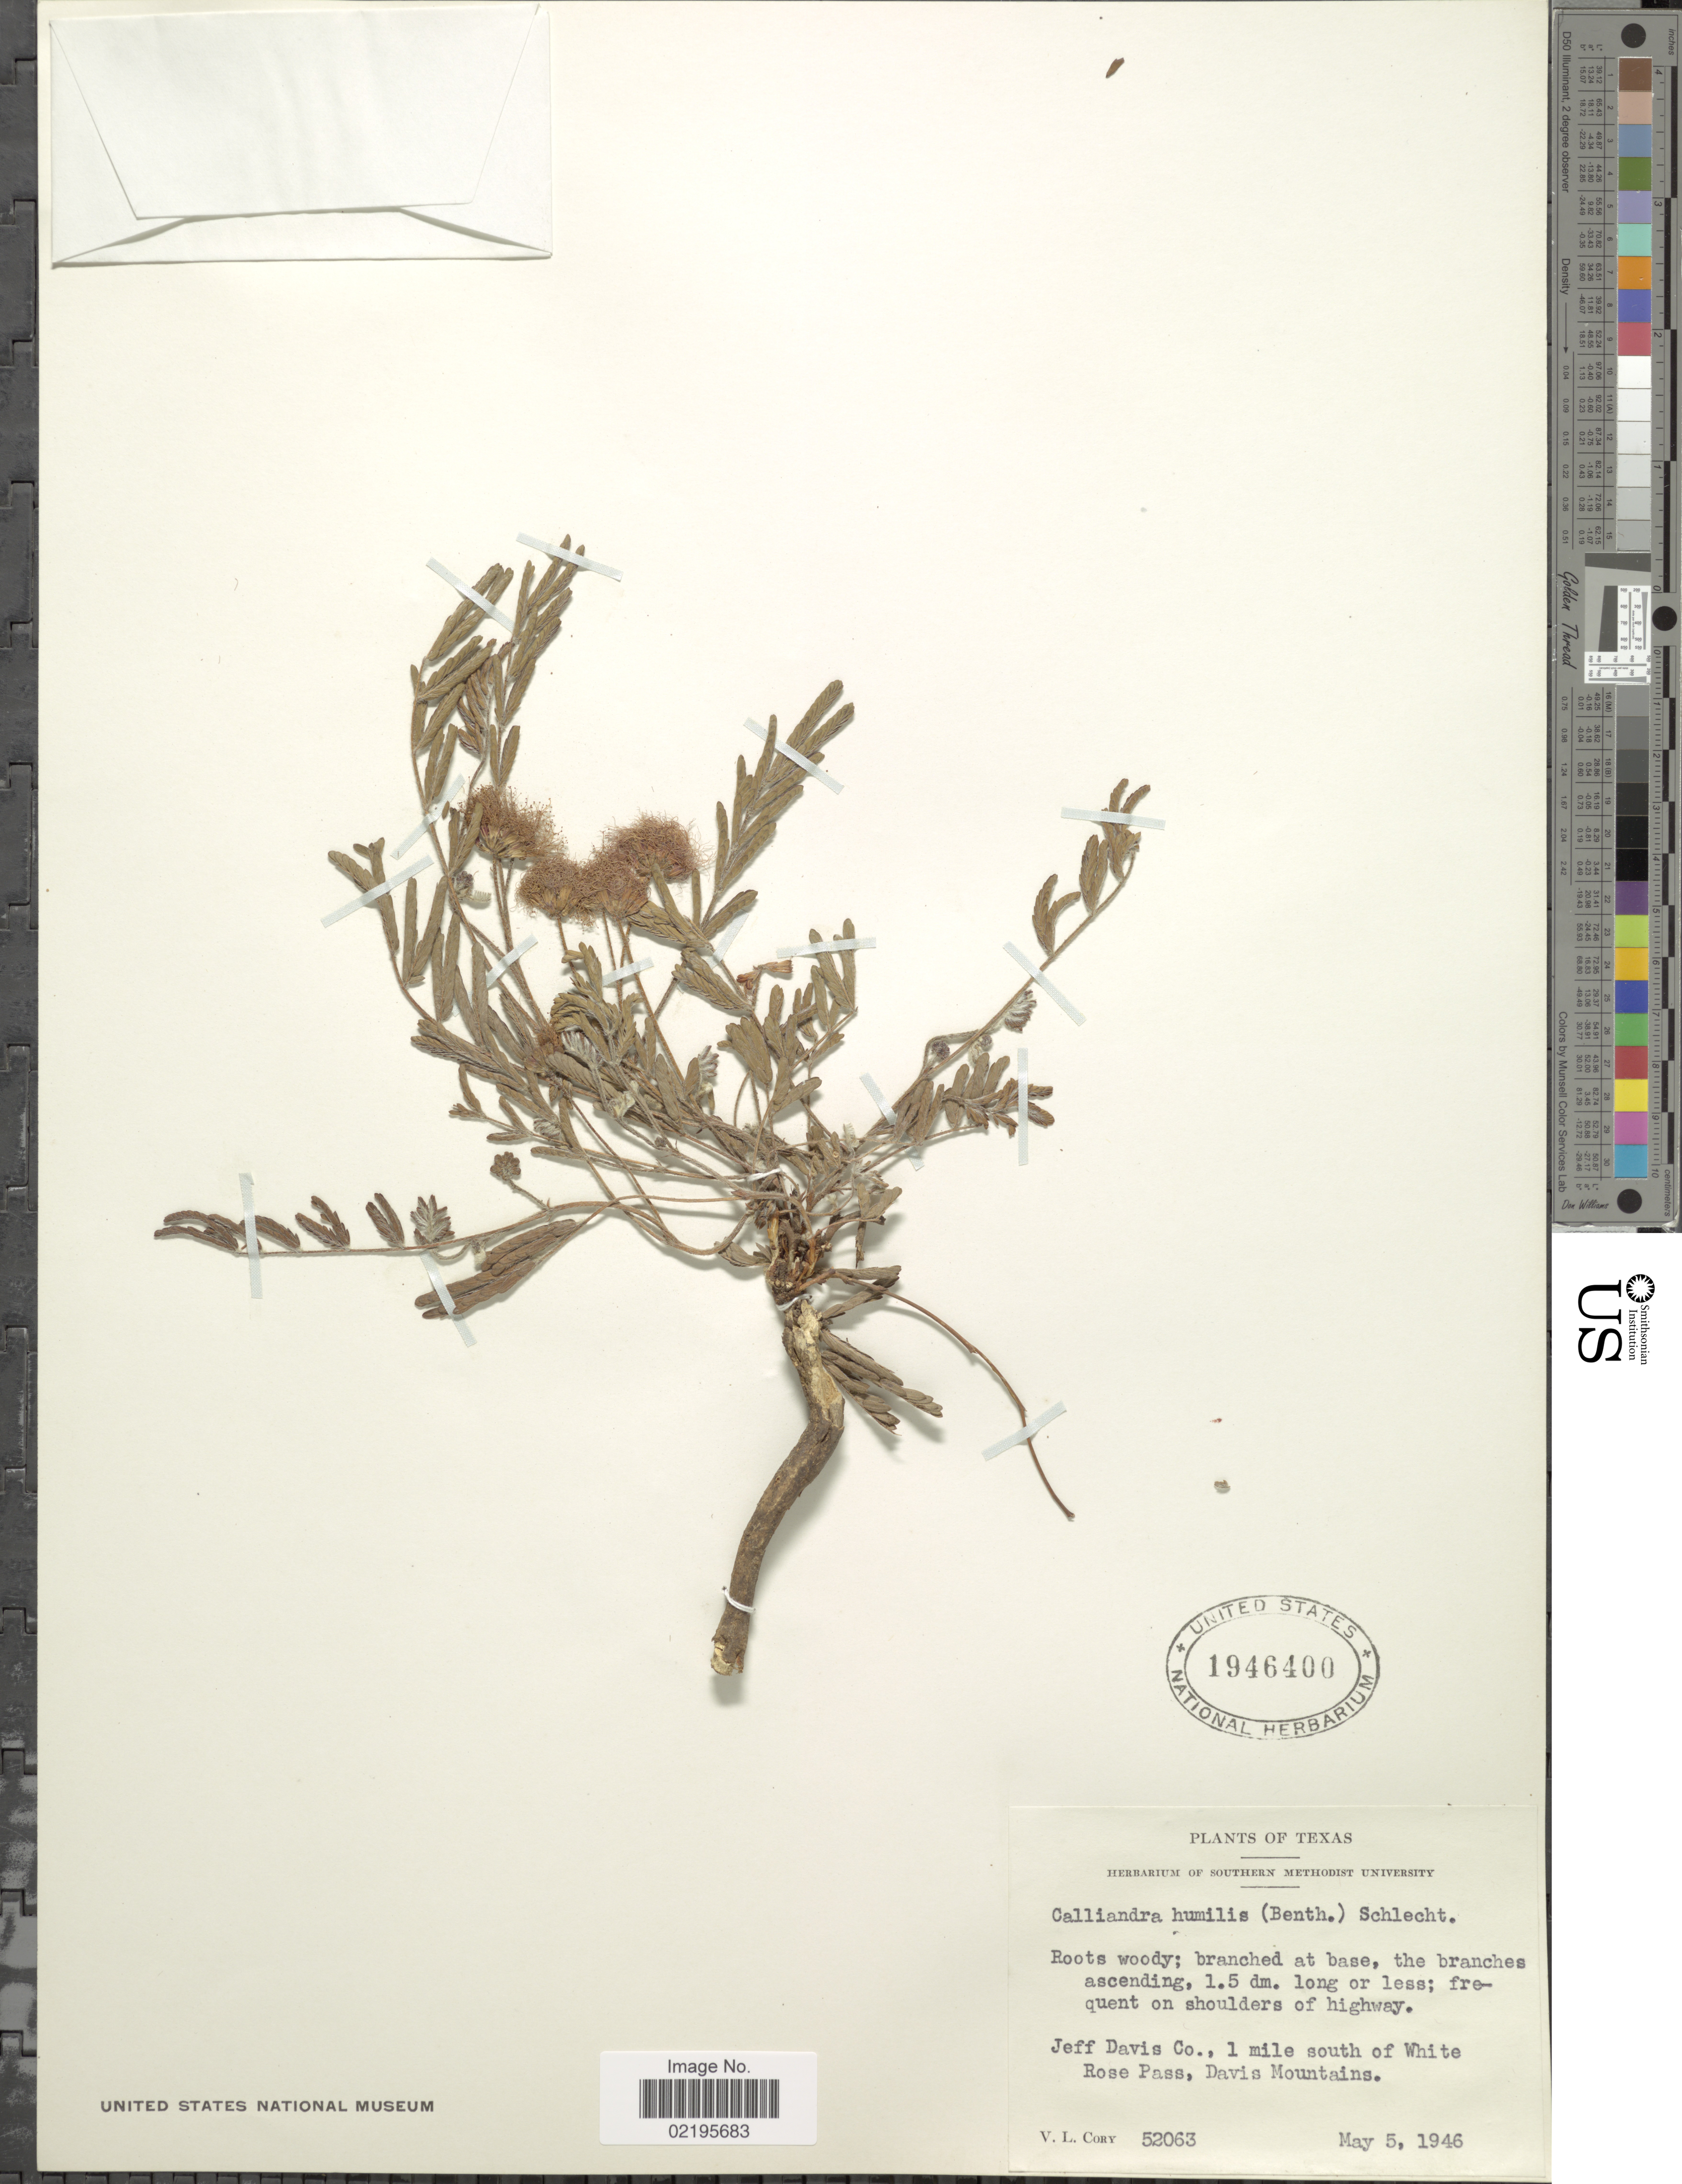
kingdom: Plantae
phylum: Tracheophyta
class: Magnoliopsida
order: Fabales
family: Fabaceae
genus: Calliandra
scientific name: Calliandra humilis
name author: Benth.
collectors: V. Cory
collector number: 52063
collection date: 1946-05-05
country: United States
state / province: Texas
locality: Jeff Davis Co., 1 mile south of White Rose Pass, Davis Mountains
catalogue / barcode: US 1946400